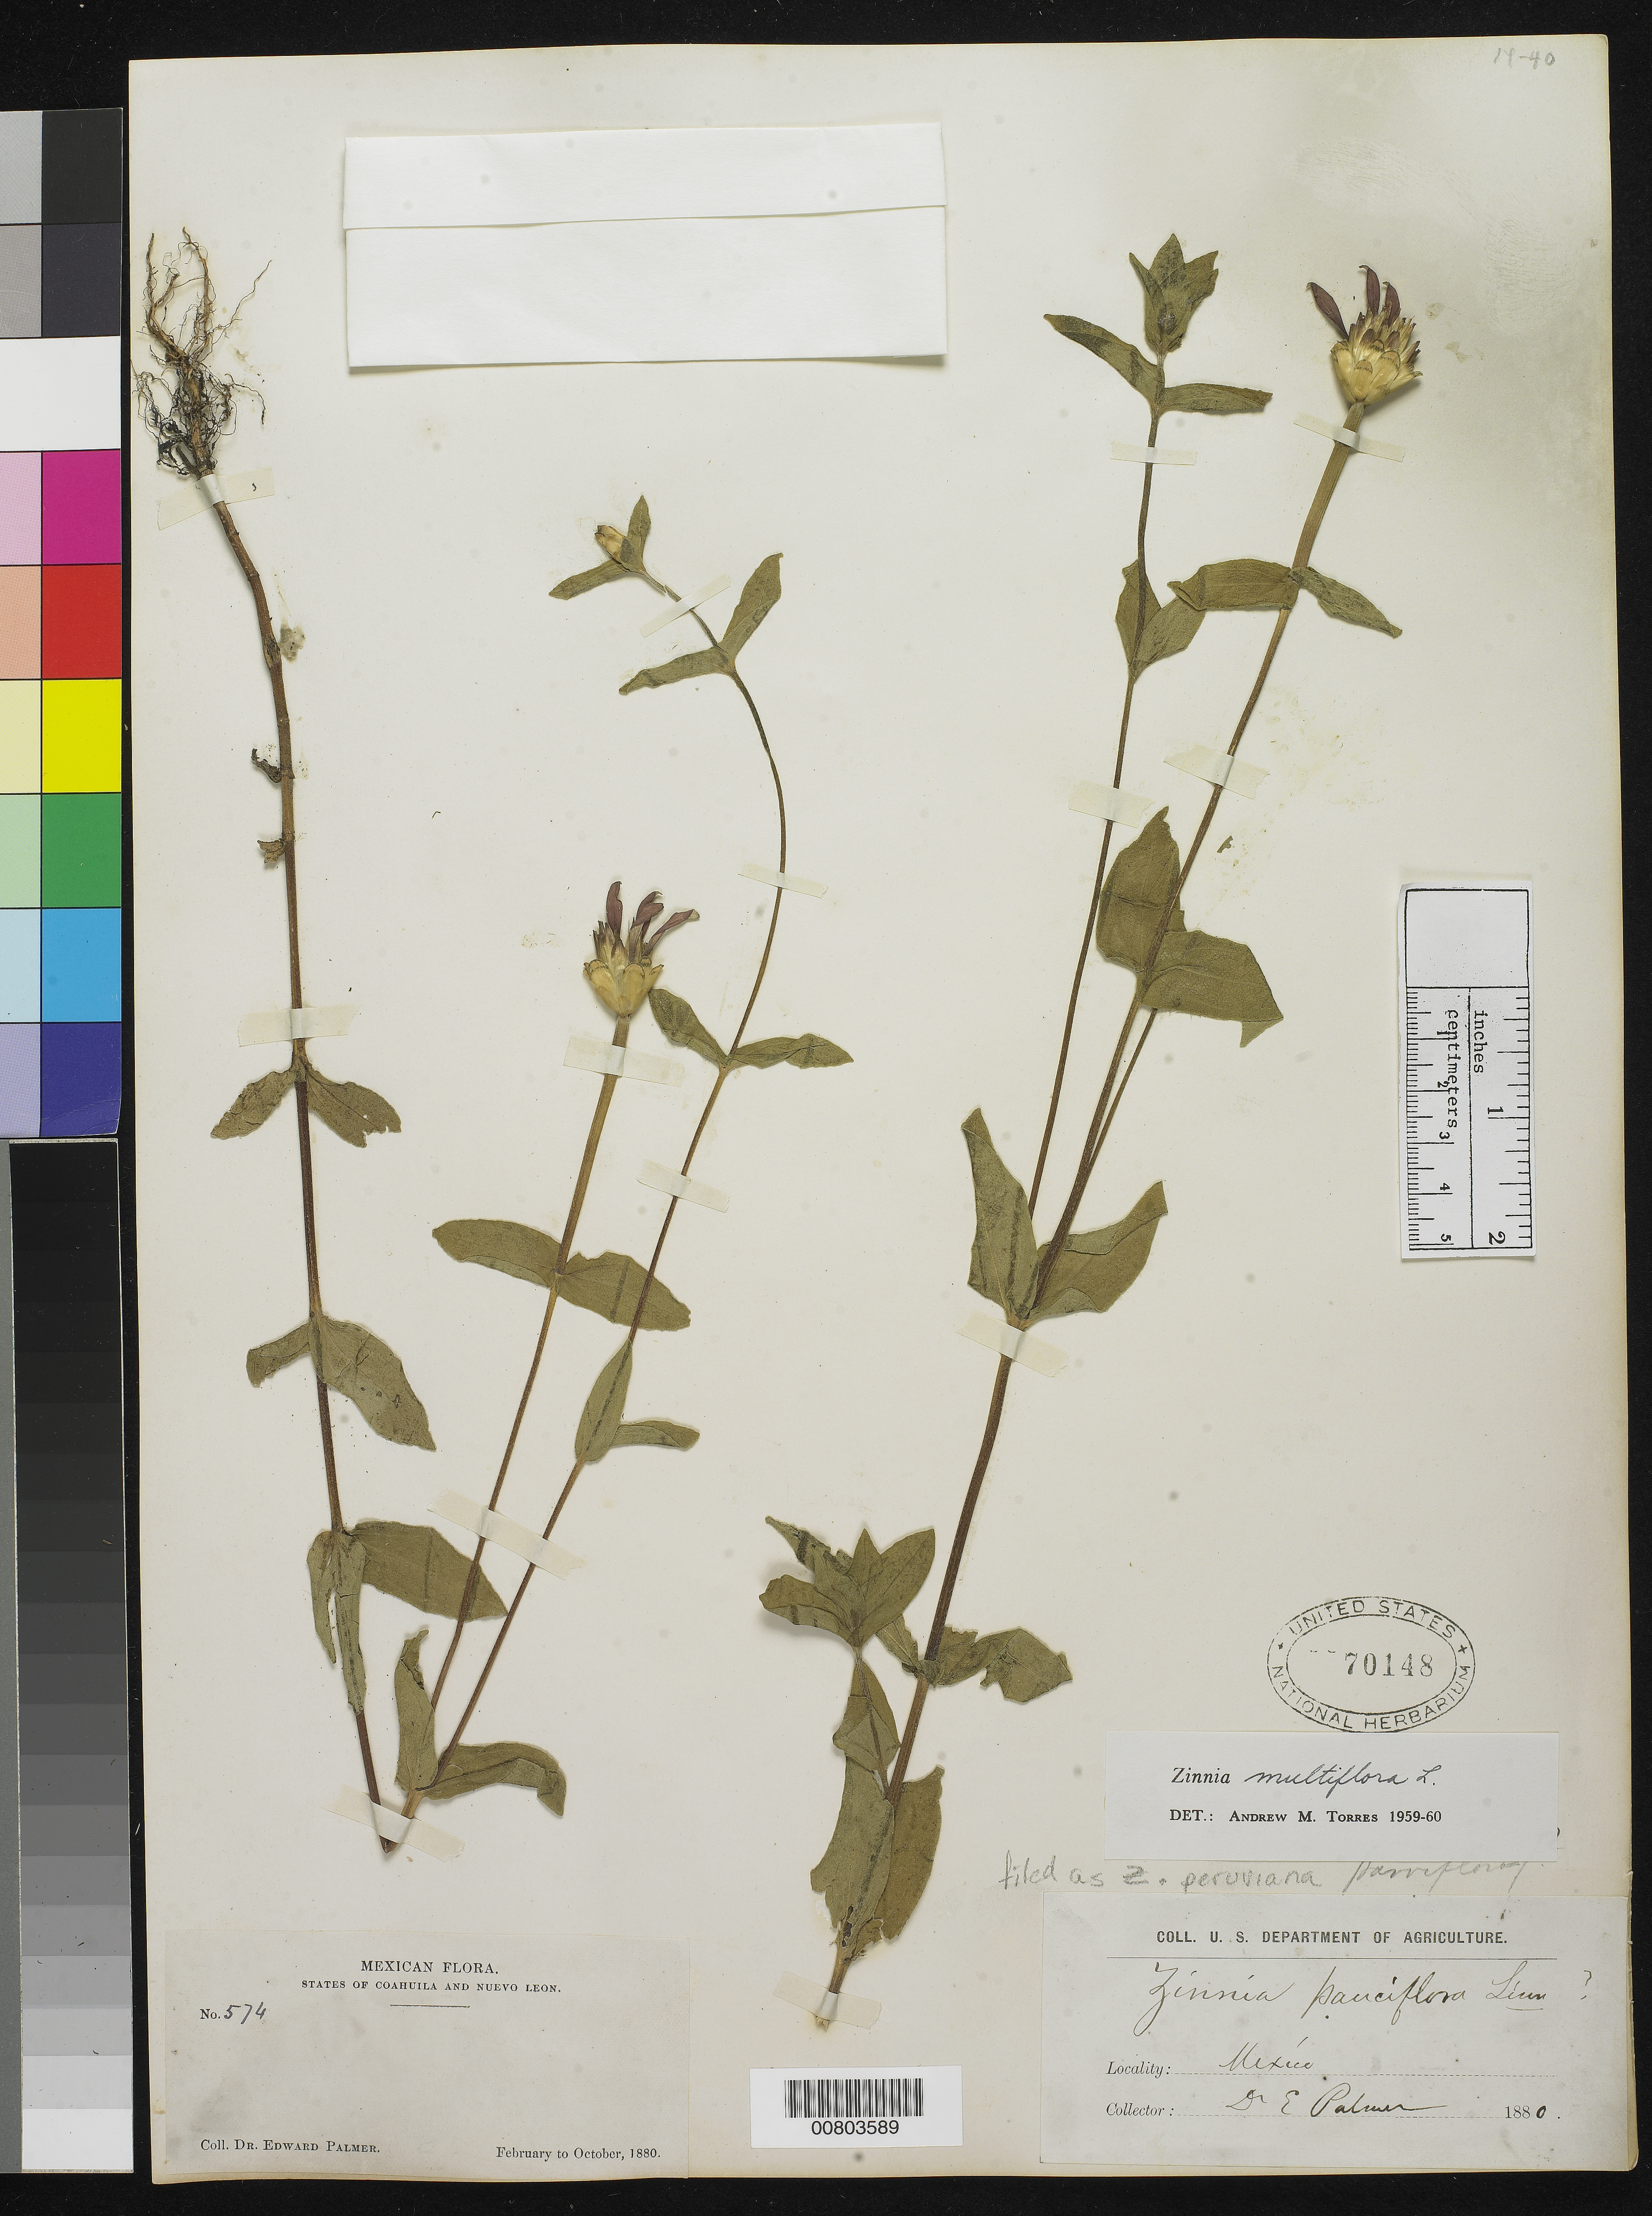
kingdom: Plantae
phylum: Tracheophyta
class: Magnoliopsida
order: Asterales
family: Asteraceae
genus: Zinnia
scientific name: Zinnia peruviana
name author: (L.) L.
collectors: E. Palmer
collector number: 574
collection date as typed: Feb 1880 to -- Oct 1880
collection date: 1880-02/1880-10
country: Mexico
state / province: Coahuila / Nuevo León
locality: States of Coahuila and Nuevo León.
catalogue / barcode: US 70148